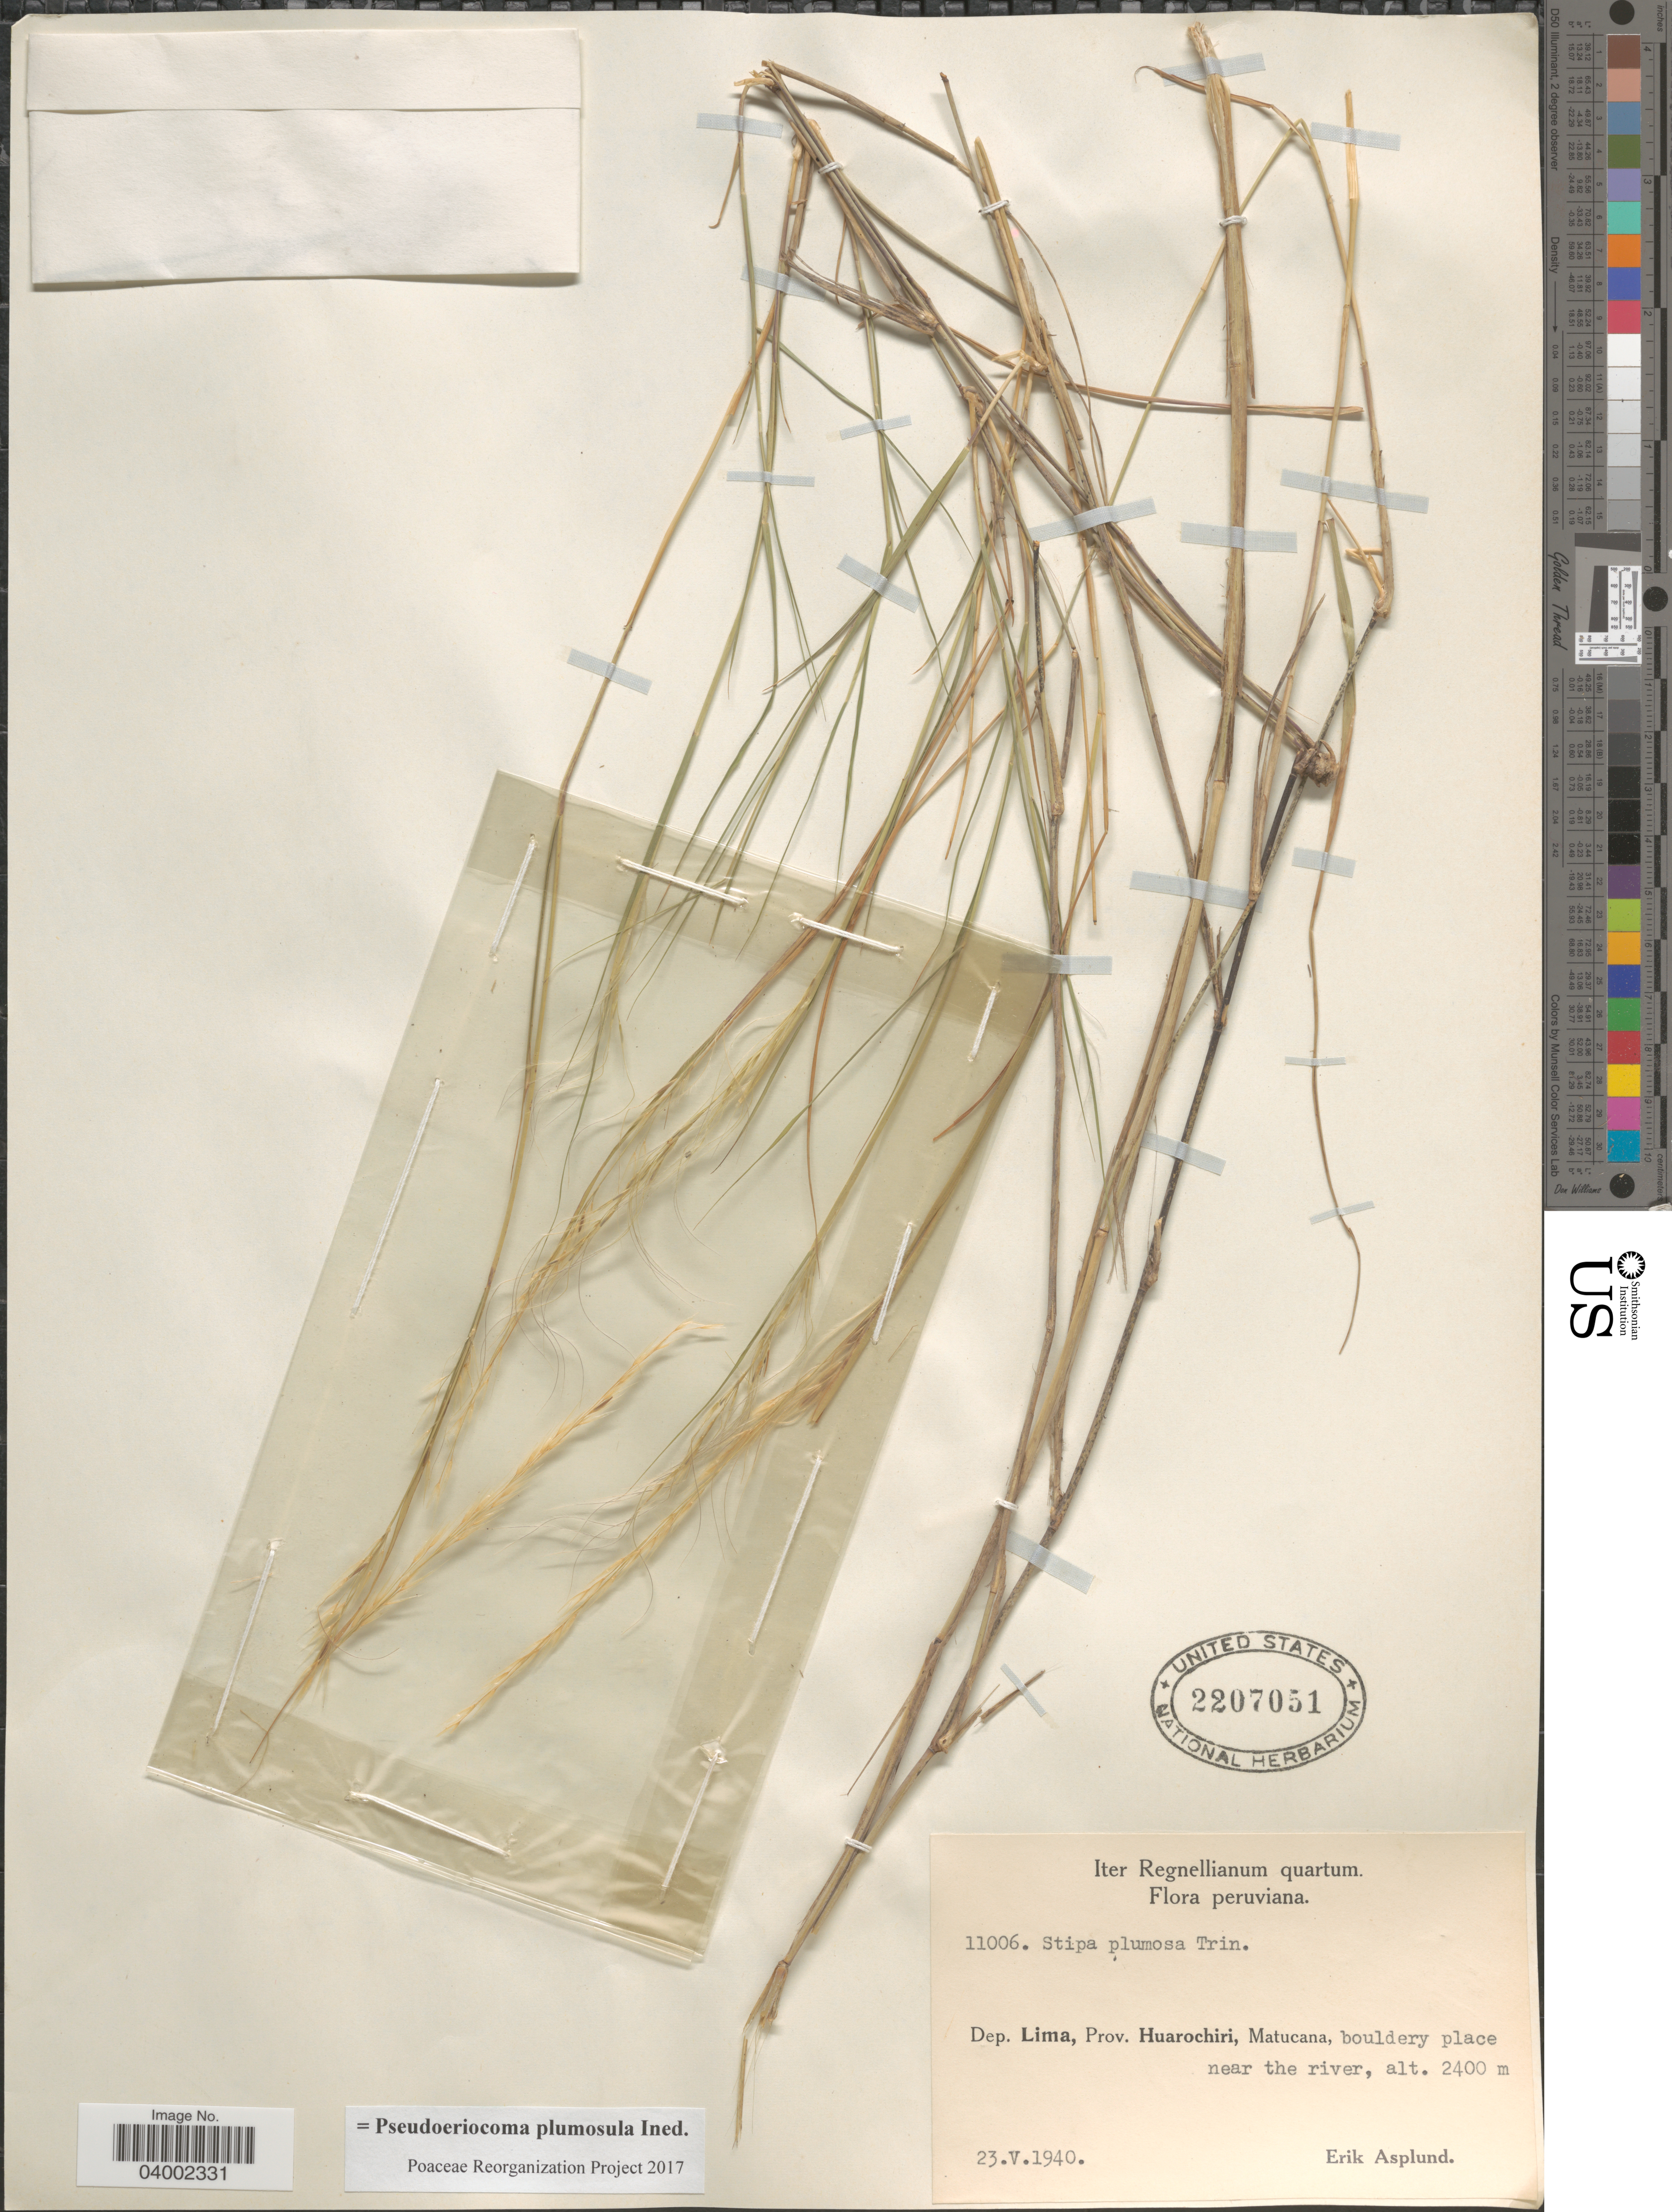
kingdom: Plantae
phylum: Tracheophyta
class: Liliopsida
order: Poales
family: Poaceae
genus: Pseudoeriocoma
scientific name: Pseudoeriocoma plumosula ined.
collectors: E. Asplund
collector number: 11006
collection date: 1940-05-23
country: Peru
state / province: Lima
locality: Dep. Lima, Prov. Huarochiri, Matucana, bouldery place near the river.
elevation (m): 2400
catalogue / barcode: US 2207051